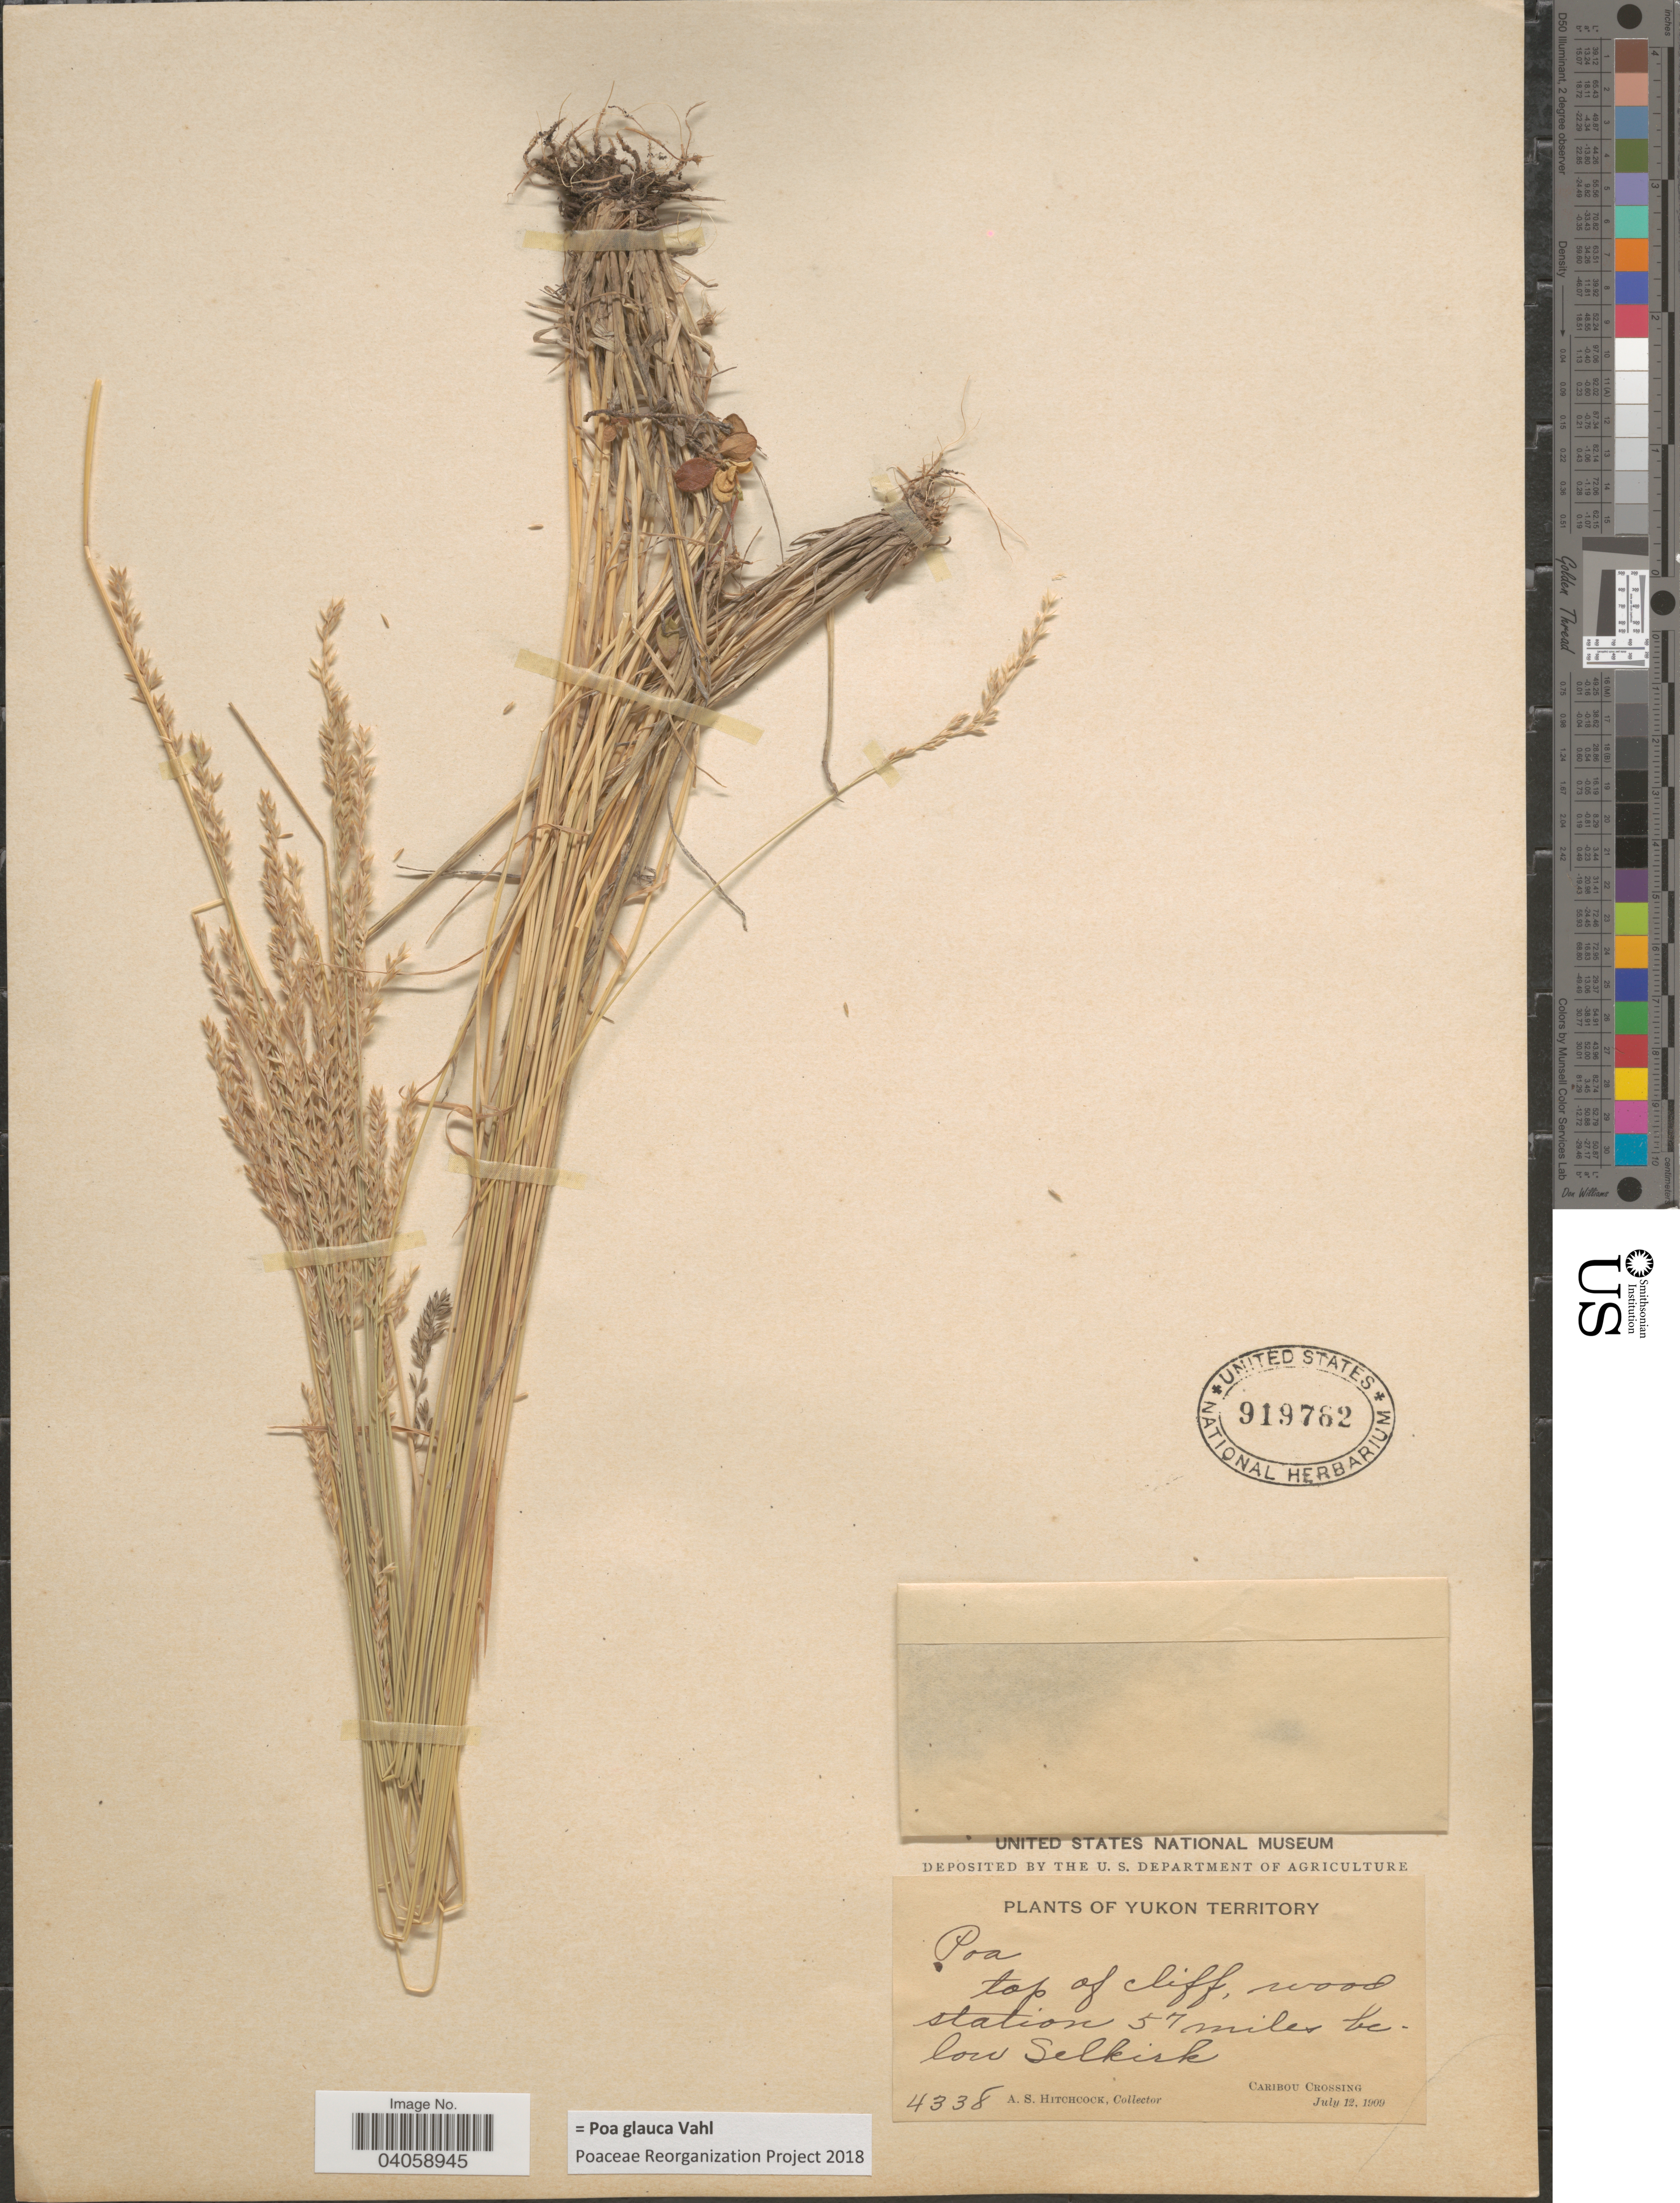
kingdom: Plantae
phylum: Tracheophyta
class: Liliopsida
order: Poales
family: Poaceae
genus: Poa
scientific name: Poa glauca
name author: Vahl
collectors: A. S. Hitchcock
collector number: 4338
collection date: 1909-07-12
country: Canada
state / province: Yukon Territory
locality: Wood station 57 miles below Selkirk. Caribou Crossing.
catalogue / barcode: US 919762